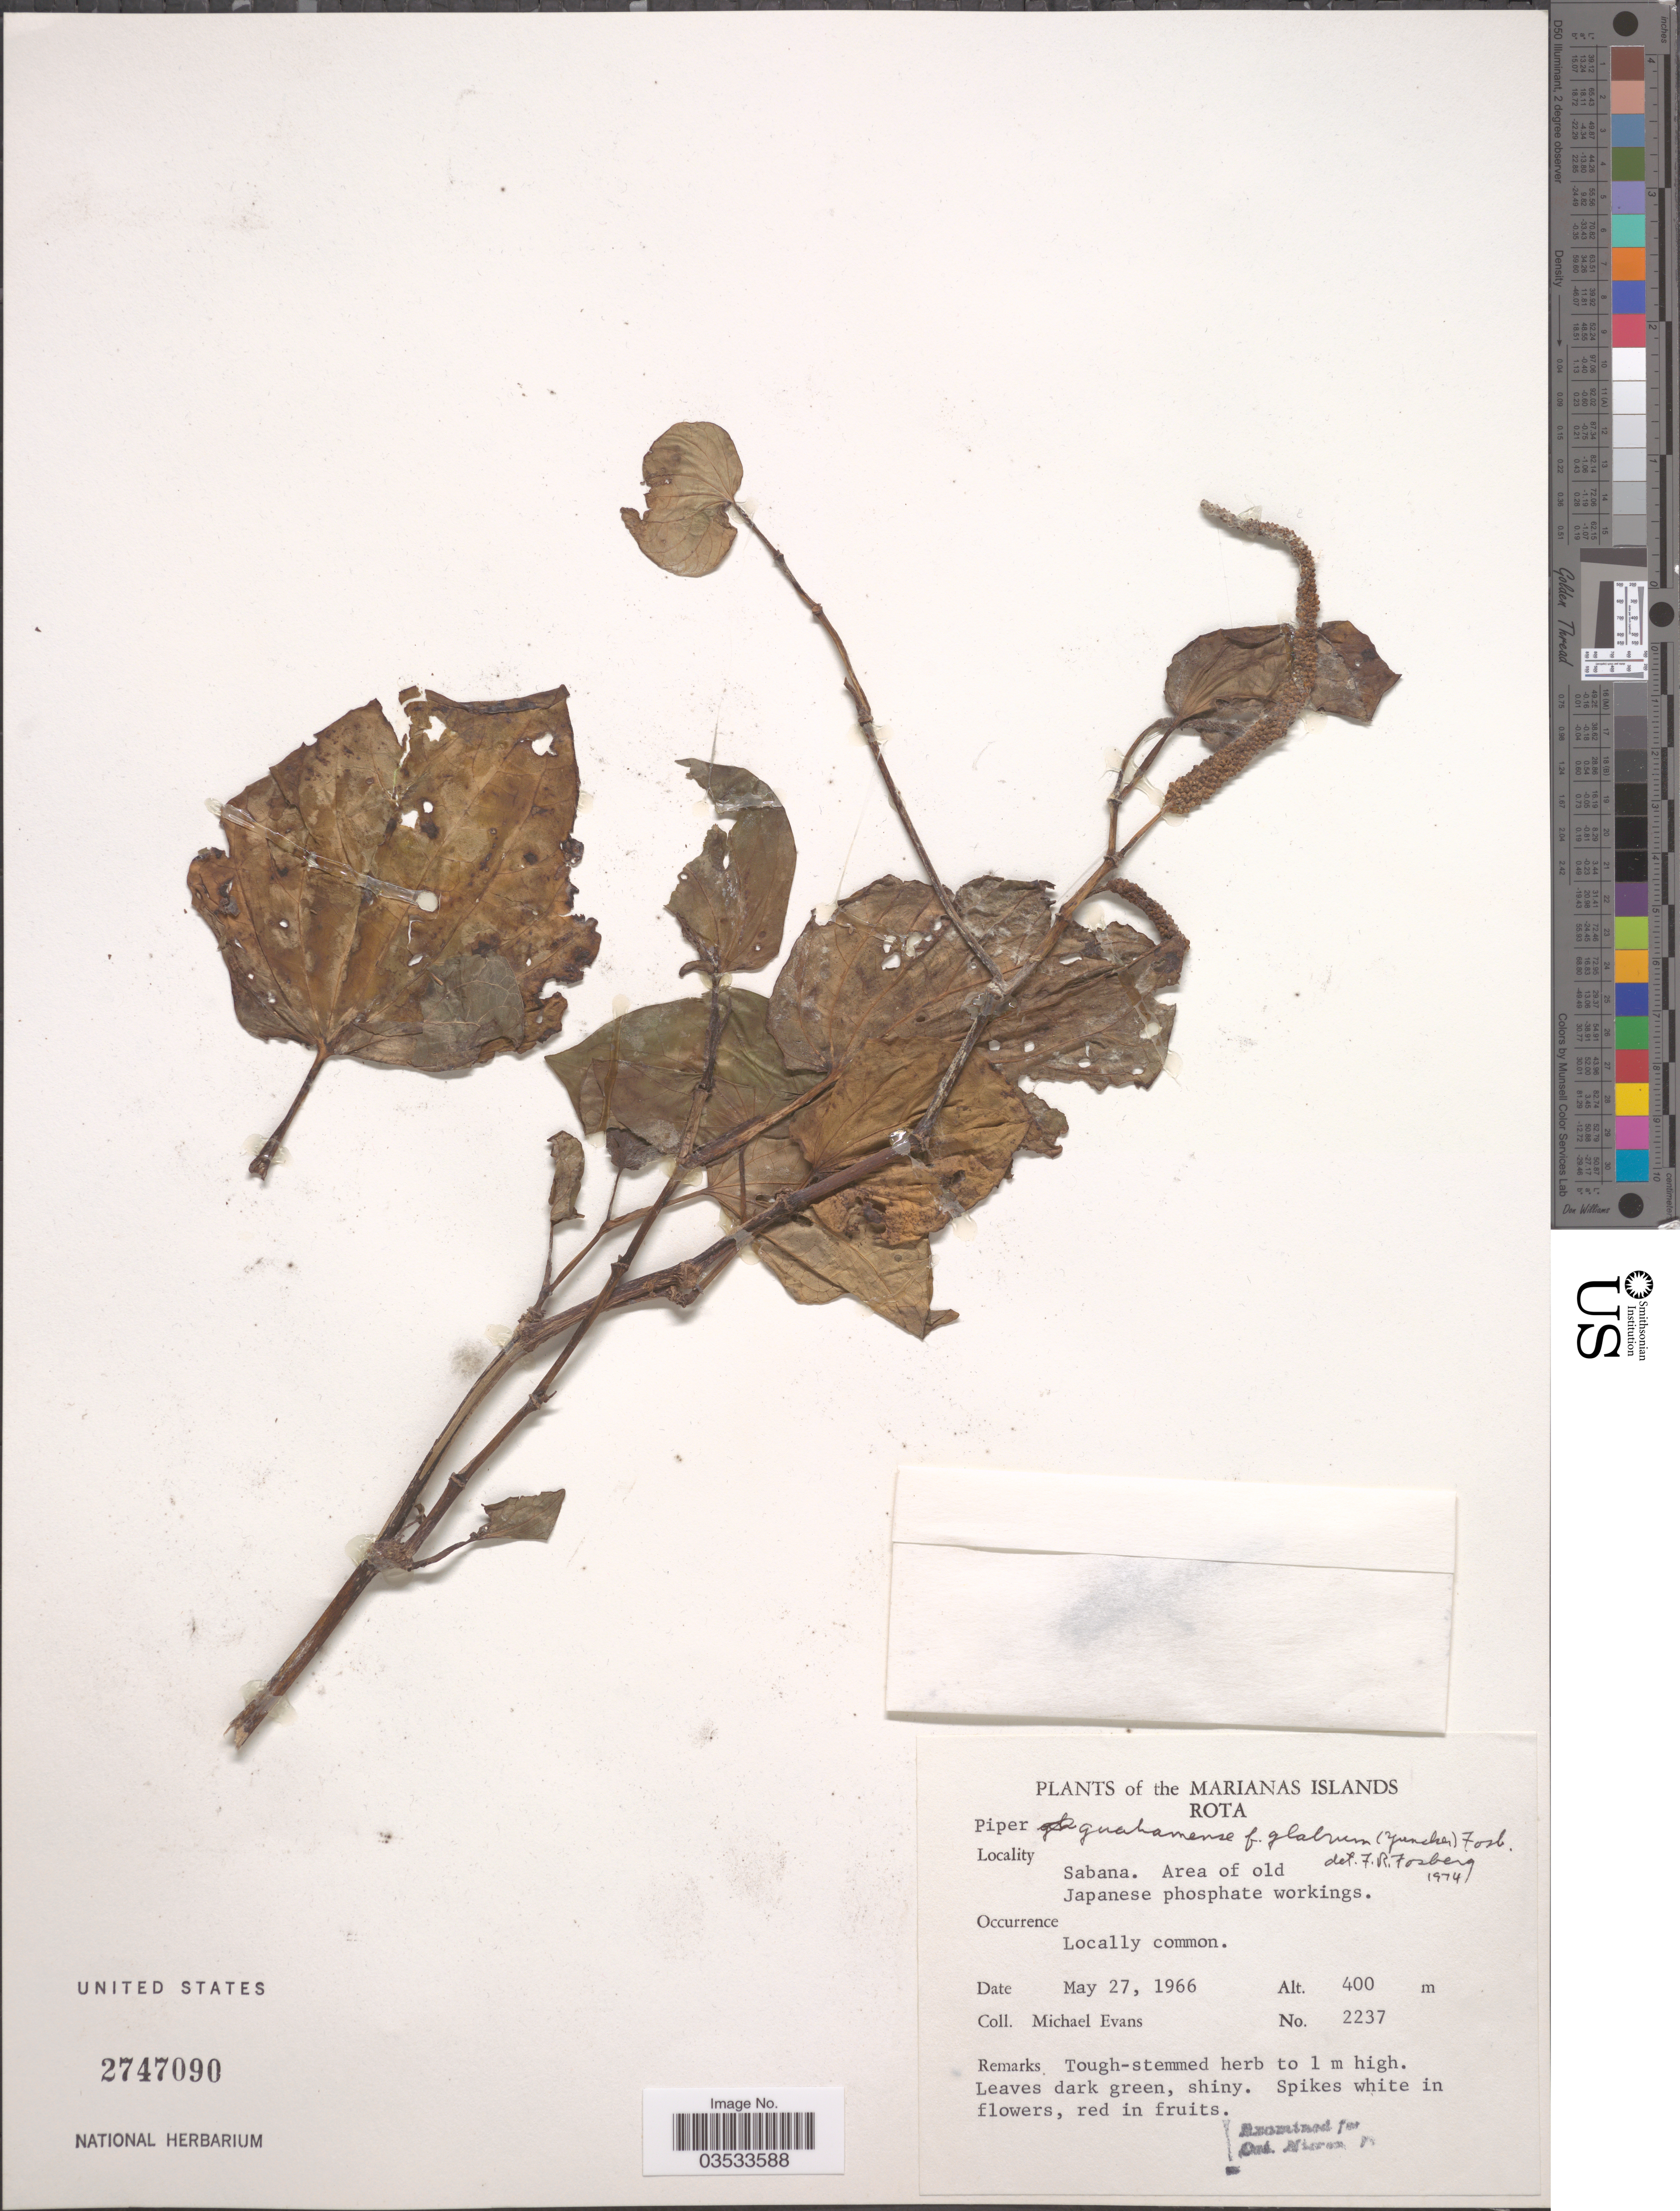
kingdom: Plantae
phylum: Tracheophyta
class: Magnoliopsida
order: Piperales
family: Piperaceae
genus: Piper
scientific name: Piper guahamense f. glabrum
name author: (Yunck.) A.C. Sm.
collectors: M. Evans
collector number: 2237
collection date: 1966-05-27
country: Northern Mariana Islands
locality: The Marianas Islands. Rota. Sabana. Area of old Japanese phosphate workings.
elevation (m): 400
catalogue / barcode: US 2747090